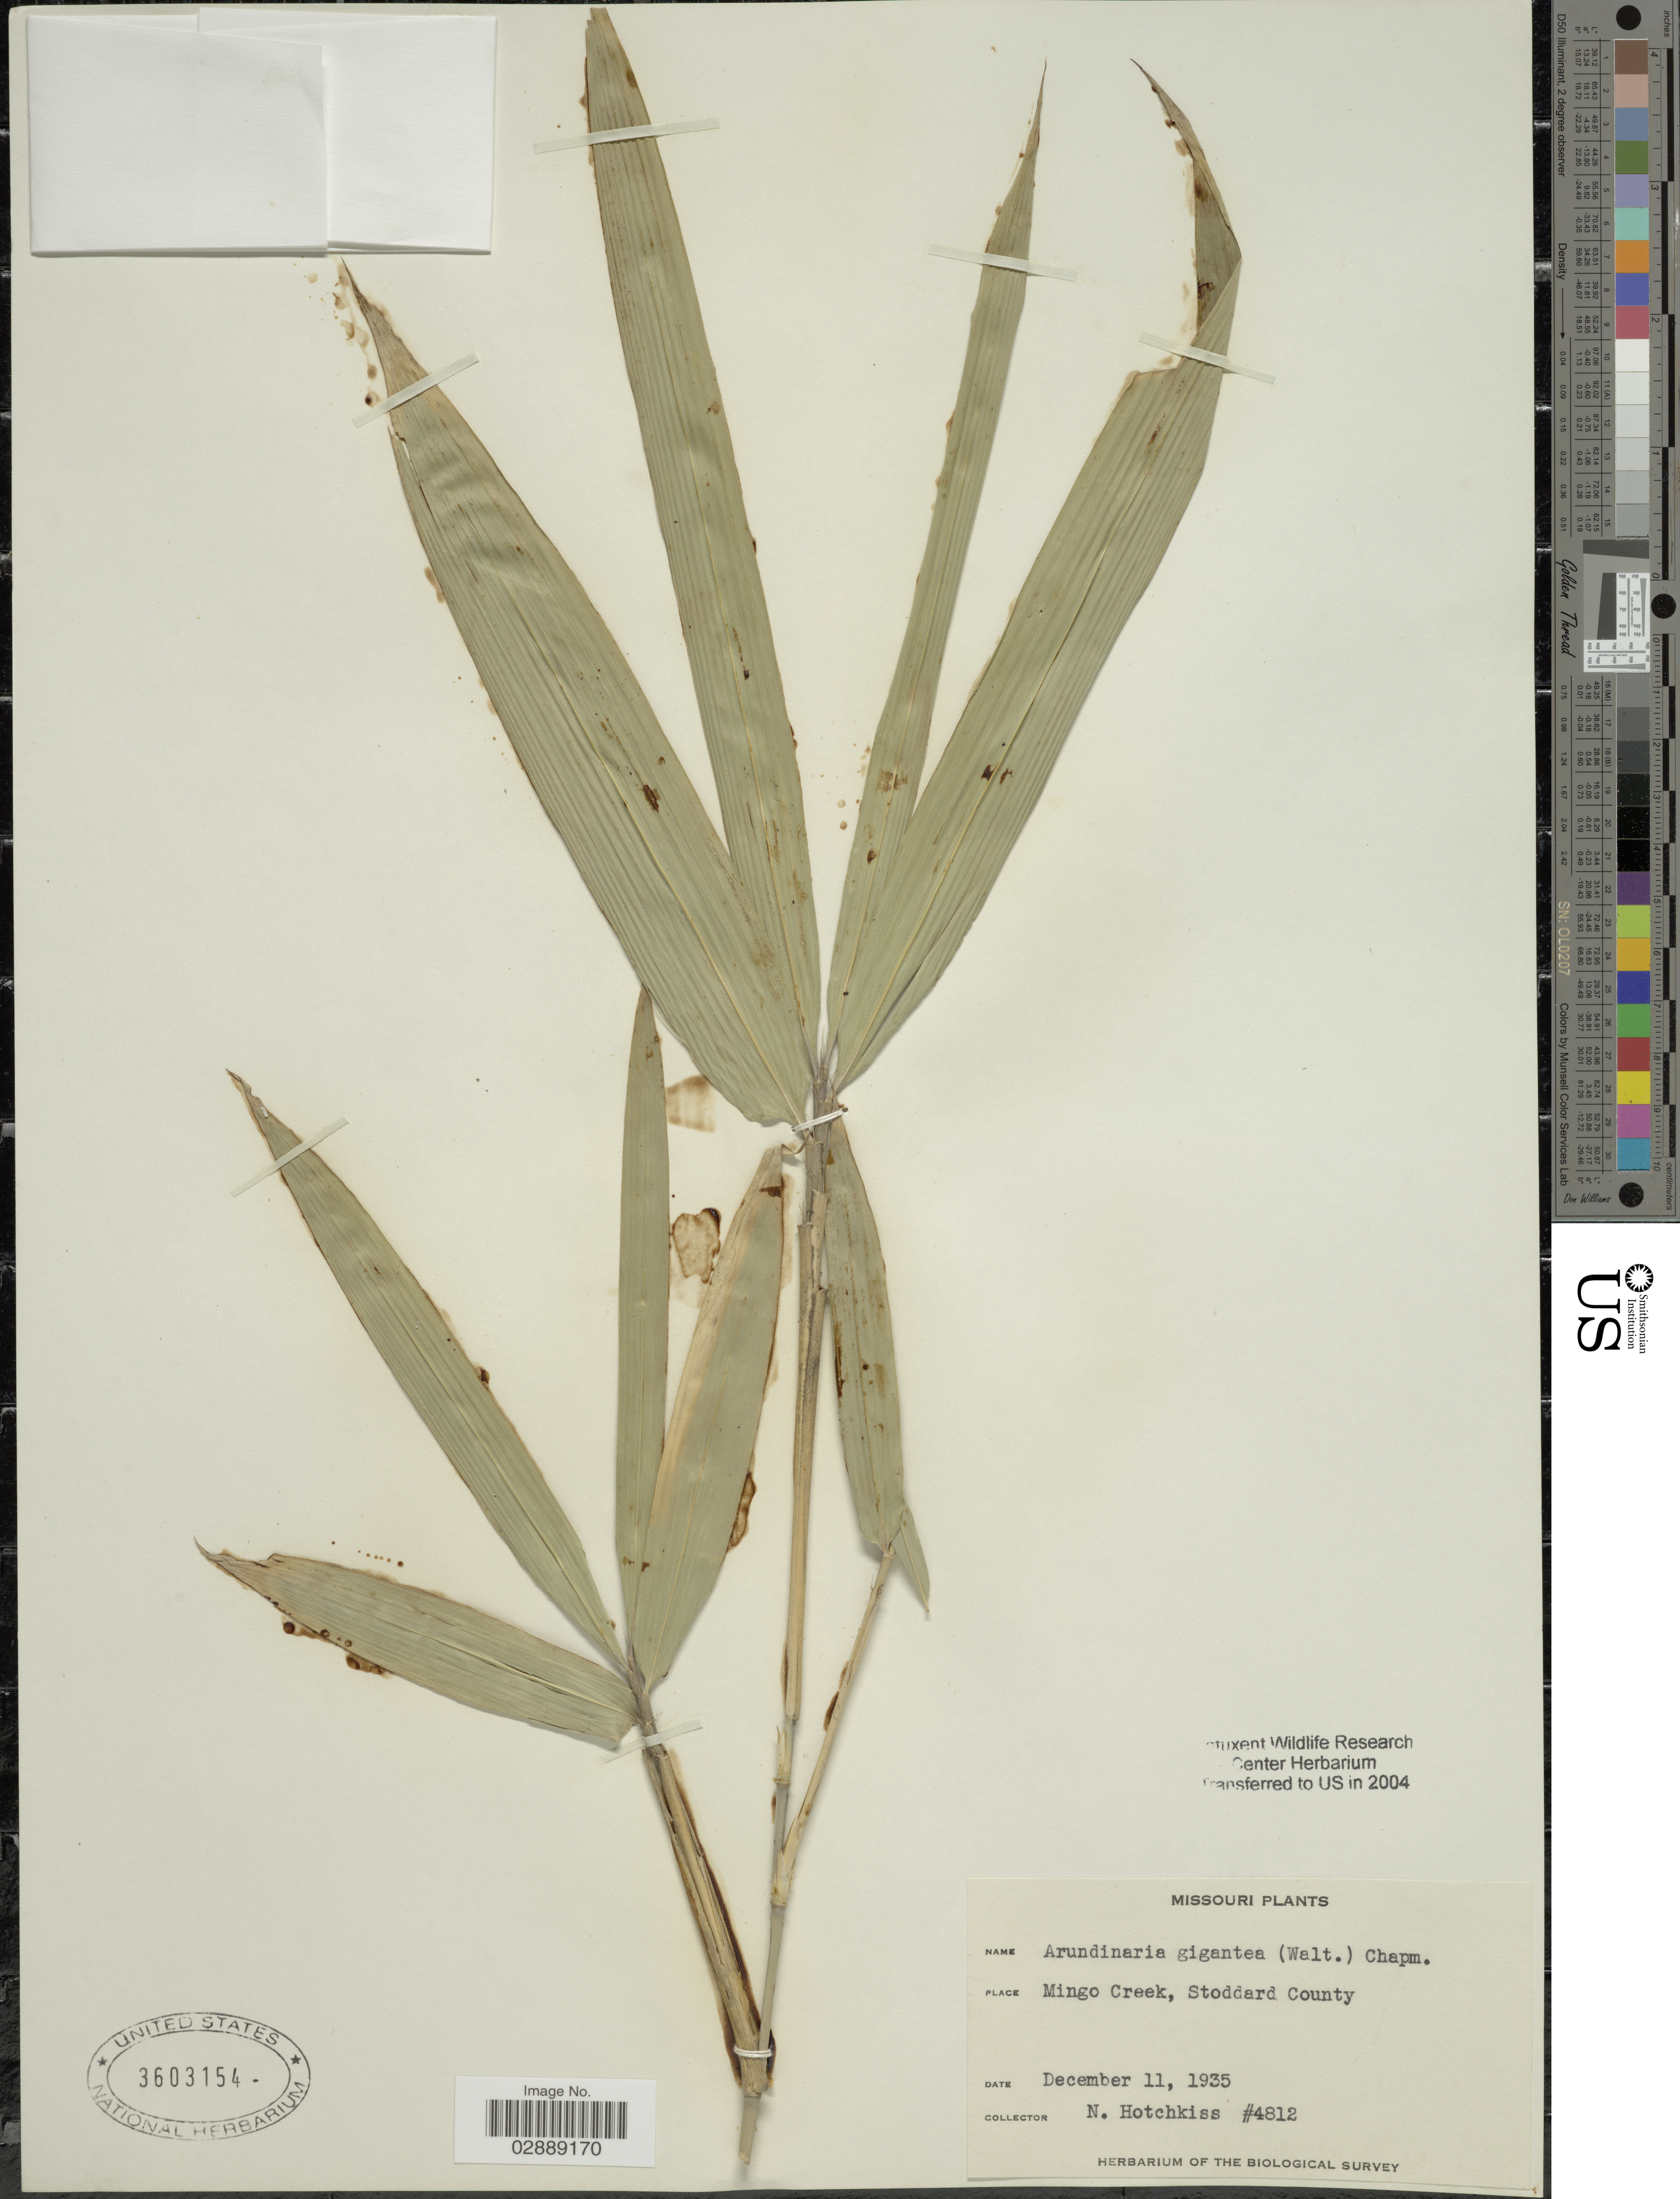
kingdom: Plantae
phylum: Tracheophyta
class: Liliopsida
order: Poales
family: Poaceae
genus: Arundinaria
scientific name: Arundinaria gigantea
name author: (Walter) Muhl.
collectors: N. Hotchkiss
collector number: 4812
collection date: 1935-12-11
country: United States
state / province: Missouri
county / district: Stoddard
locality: Mingo Creek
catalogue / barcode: US 3603154